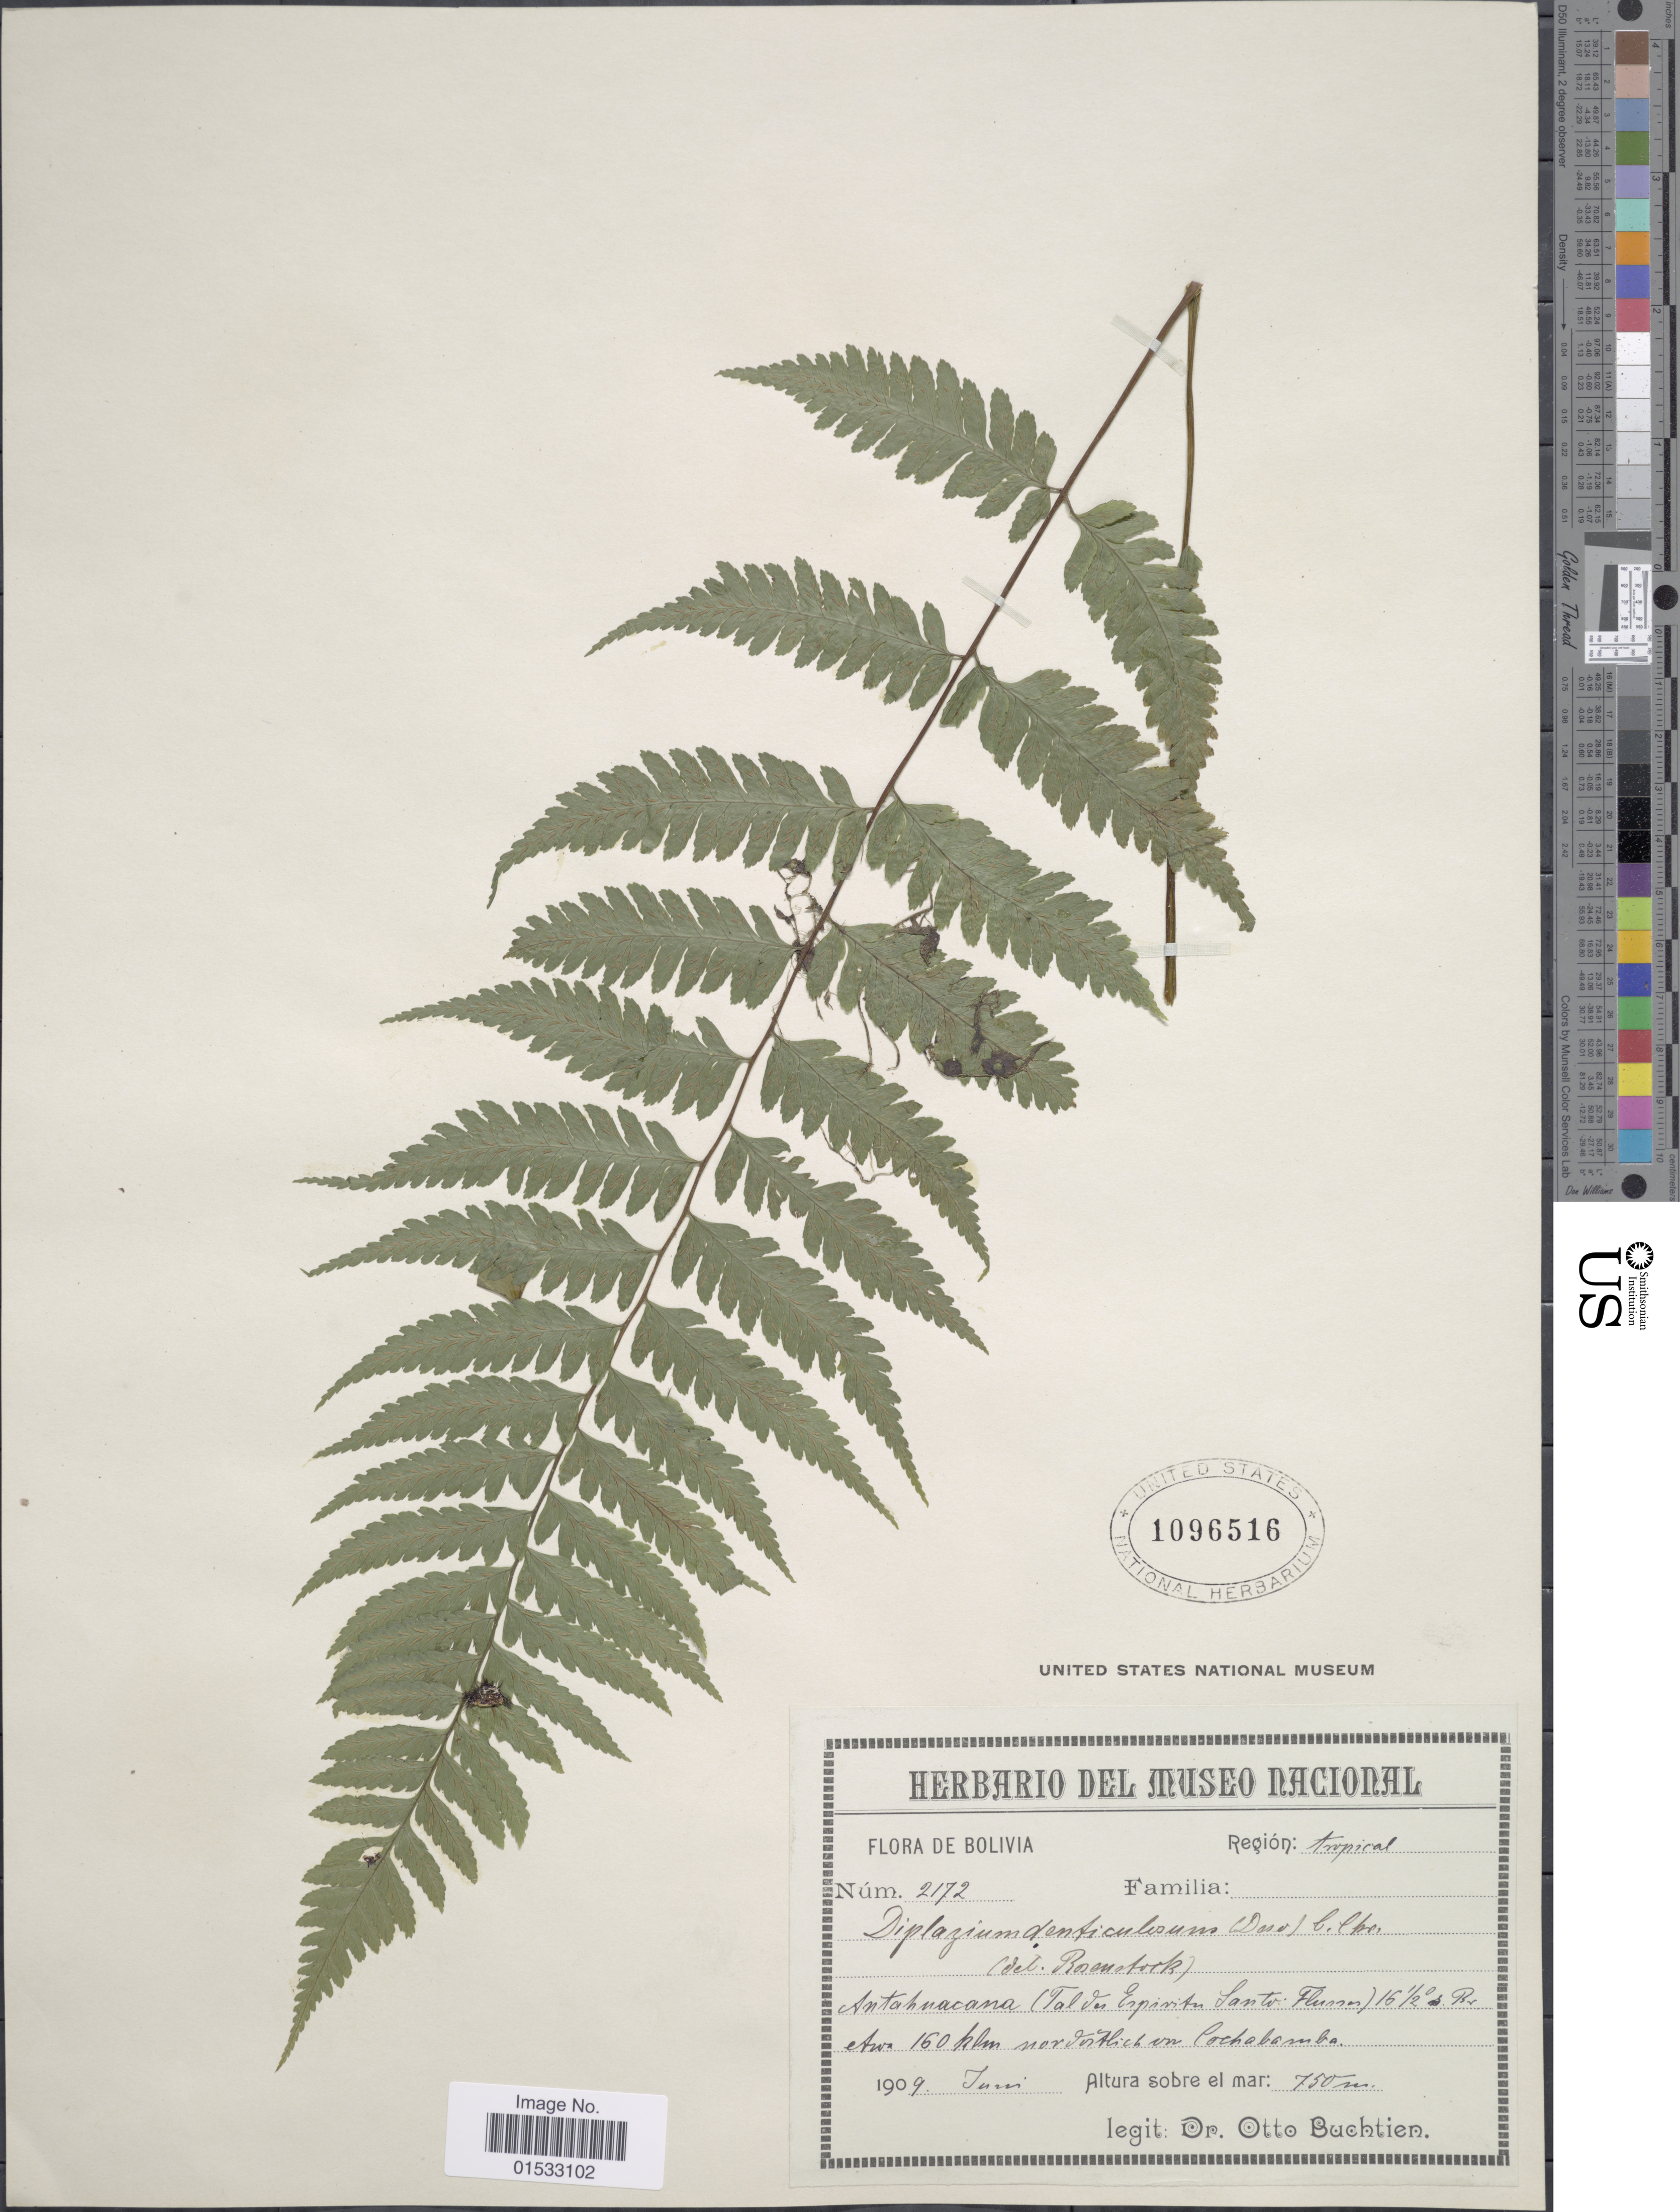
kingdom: Plantae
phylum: Tracheophyta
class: Polypodiopsida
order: Polypodiales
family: Athyriaceae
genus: Diplazium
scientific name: Diplazium stuebelianum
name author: (Hieron.) Stolze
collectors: O. Buchtien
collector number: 2172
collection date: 1909-06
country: Bolivia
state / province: Cochabamba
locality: Region: Tropical, Antahuacana (Valley of Espiritu Santo River) 160 km N from Cochabamba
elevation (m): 750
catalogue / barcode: US 1096516